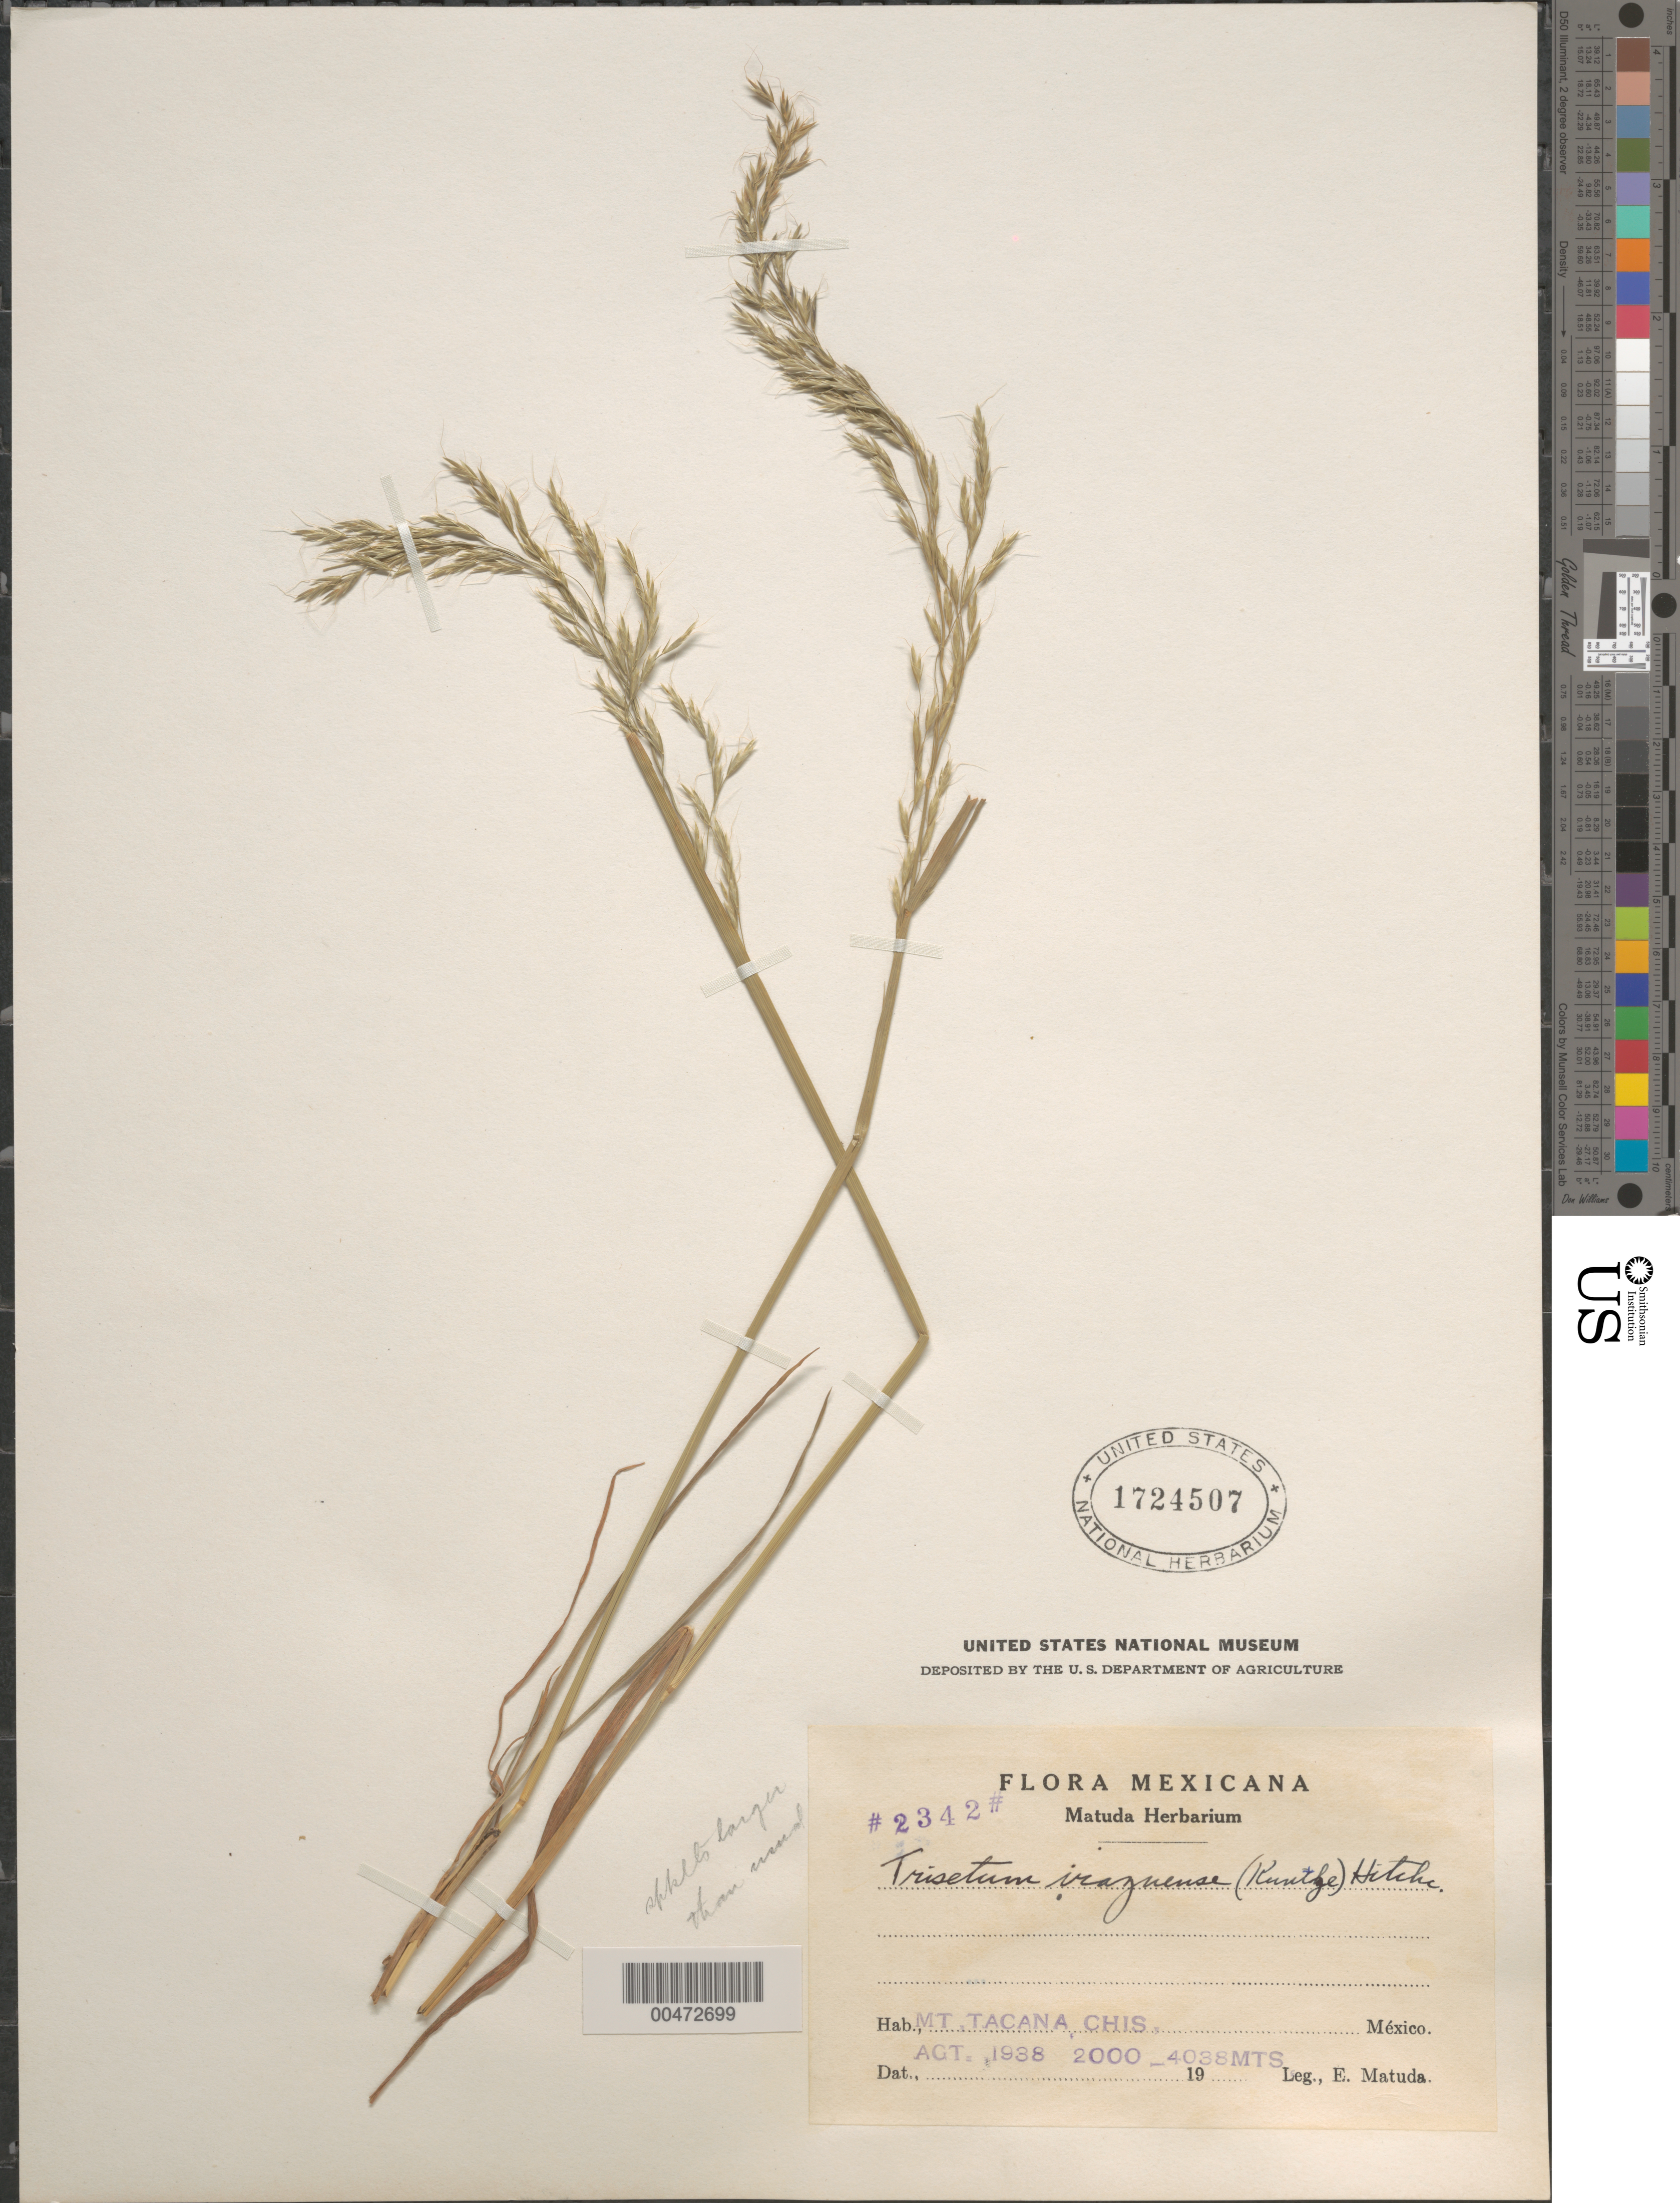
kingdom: Plantae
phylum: Tracheophyta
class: Liliopsida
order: Poales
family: Poaceae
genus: Peyritschia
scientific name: Peyritschia irazuensis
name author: (Kuntze) P.M. Peterson et al.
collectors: E. Matuda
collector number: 2342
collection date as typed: Aug 1938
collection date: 1938-08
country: Mexico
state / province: Chiapas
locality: Mt. Tacana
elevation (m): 2000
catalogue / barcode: US 1724507